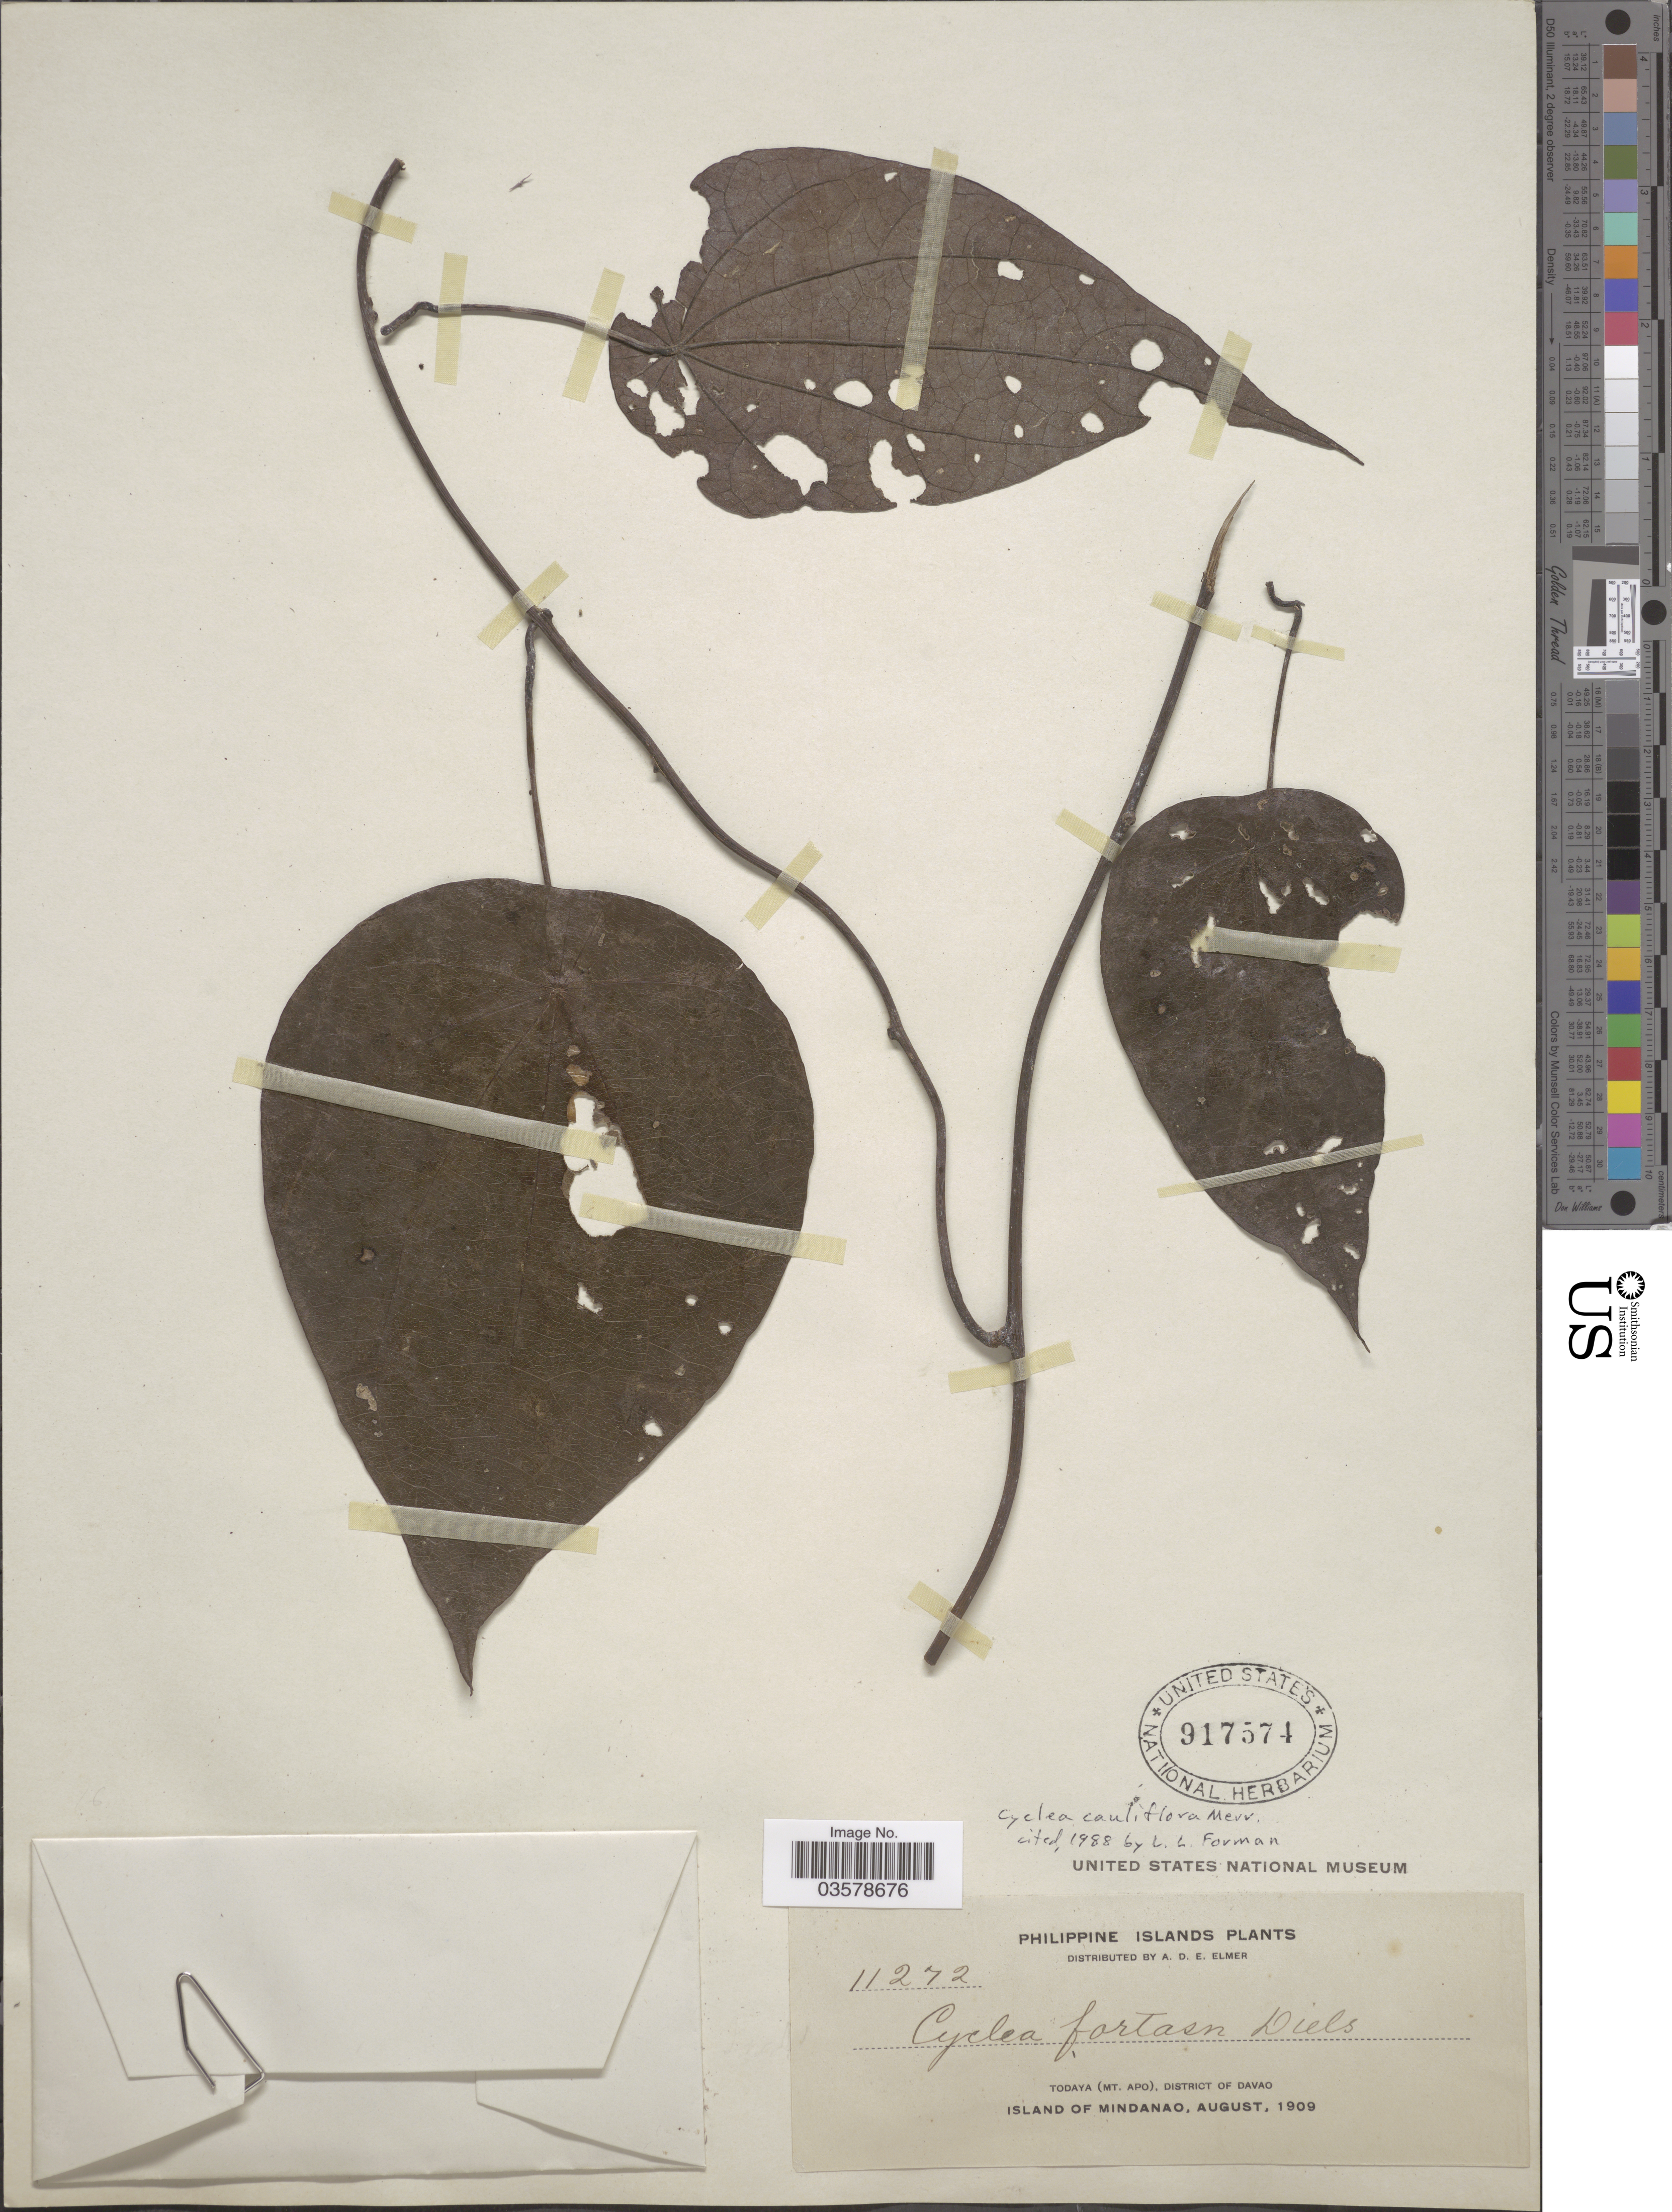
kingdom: Plantae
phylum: Tracheophyta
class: Magnoliopsida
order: Ranunculales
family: Menispermaceae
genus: Cyclea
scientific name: Cyclea cauliflora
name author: Merr.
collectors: A. D. E. Elmer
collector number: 11272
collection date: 1909-08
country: Philippines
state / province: Davao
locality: Todaya (Mt. Apo), District of Davao. Island of Mindanao.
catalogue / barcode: US 917574